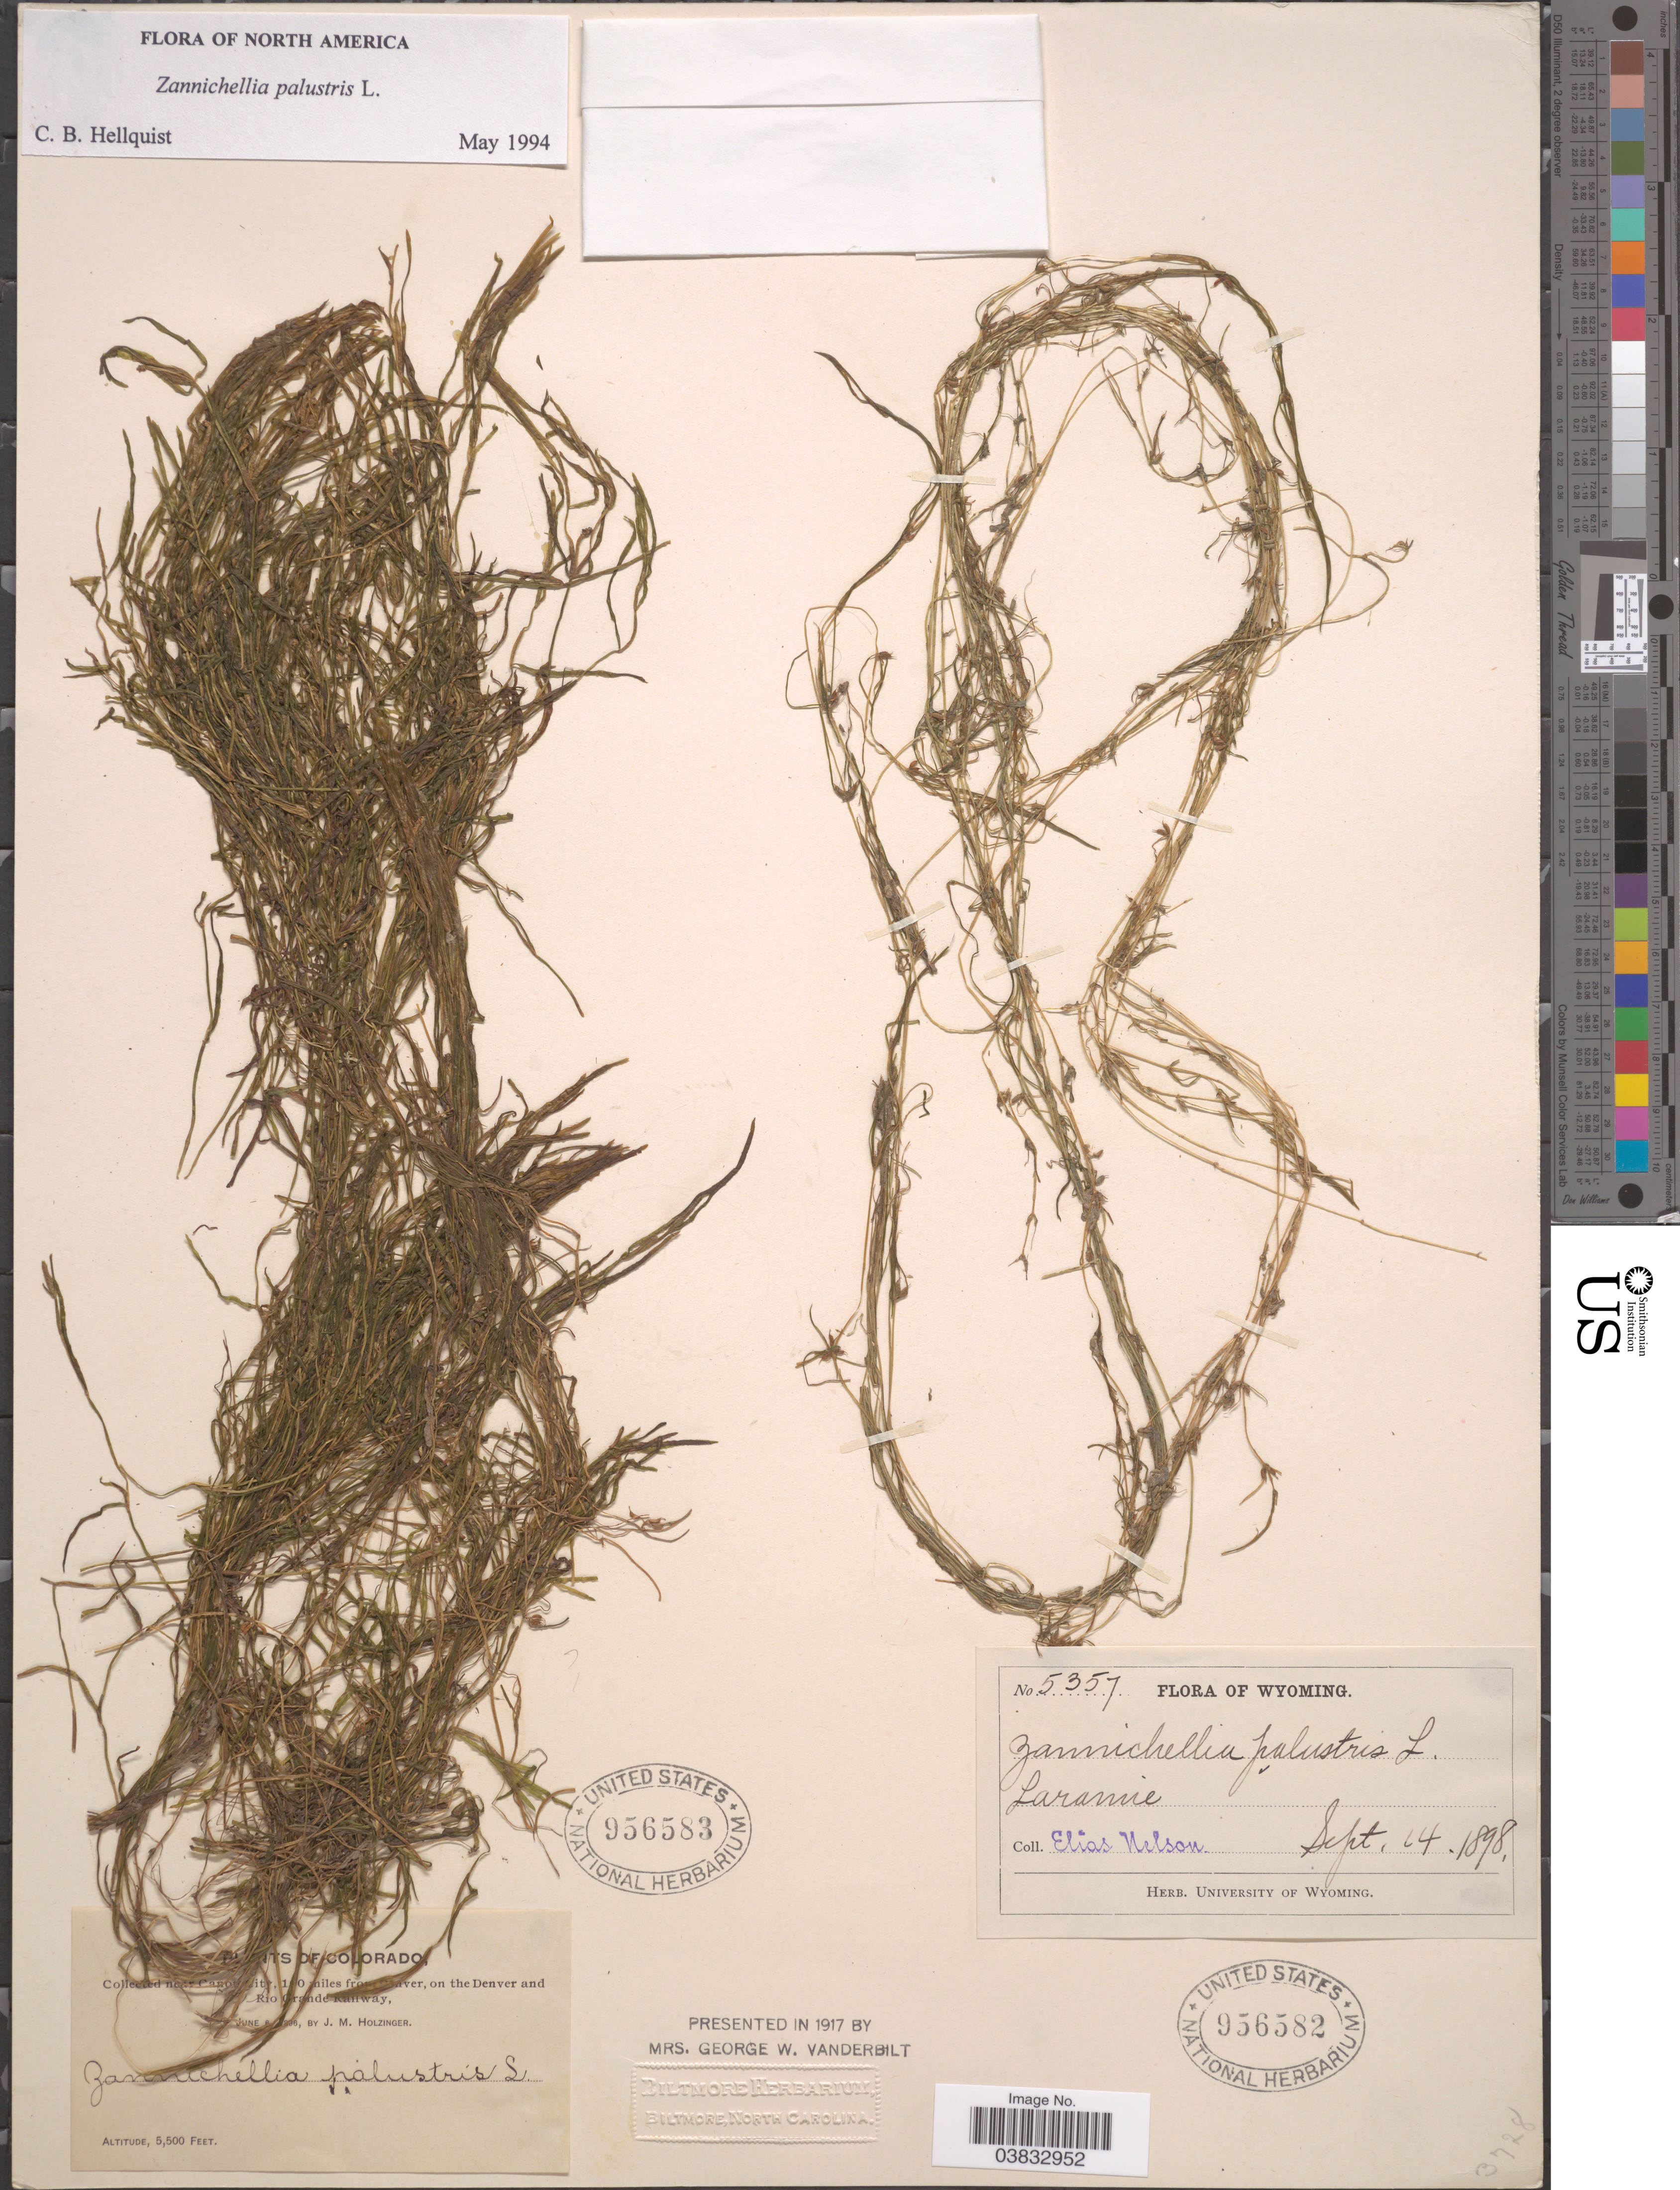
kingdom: Plantae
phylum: Tracheophyta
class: Liliopsida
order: Alismatales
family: Potamogetonaceae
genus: Zannichellia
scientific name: Zannichellia palustris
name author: L.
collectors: J. M. Holzinger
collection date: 1898-06-06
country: United States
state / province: Colorado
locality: Near Canon City, 1[illegible text]0 miles from Denver, on the Denver and Rio Grande Railway.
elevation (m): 1676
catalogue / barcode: US 956583-2